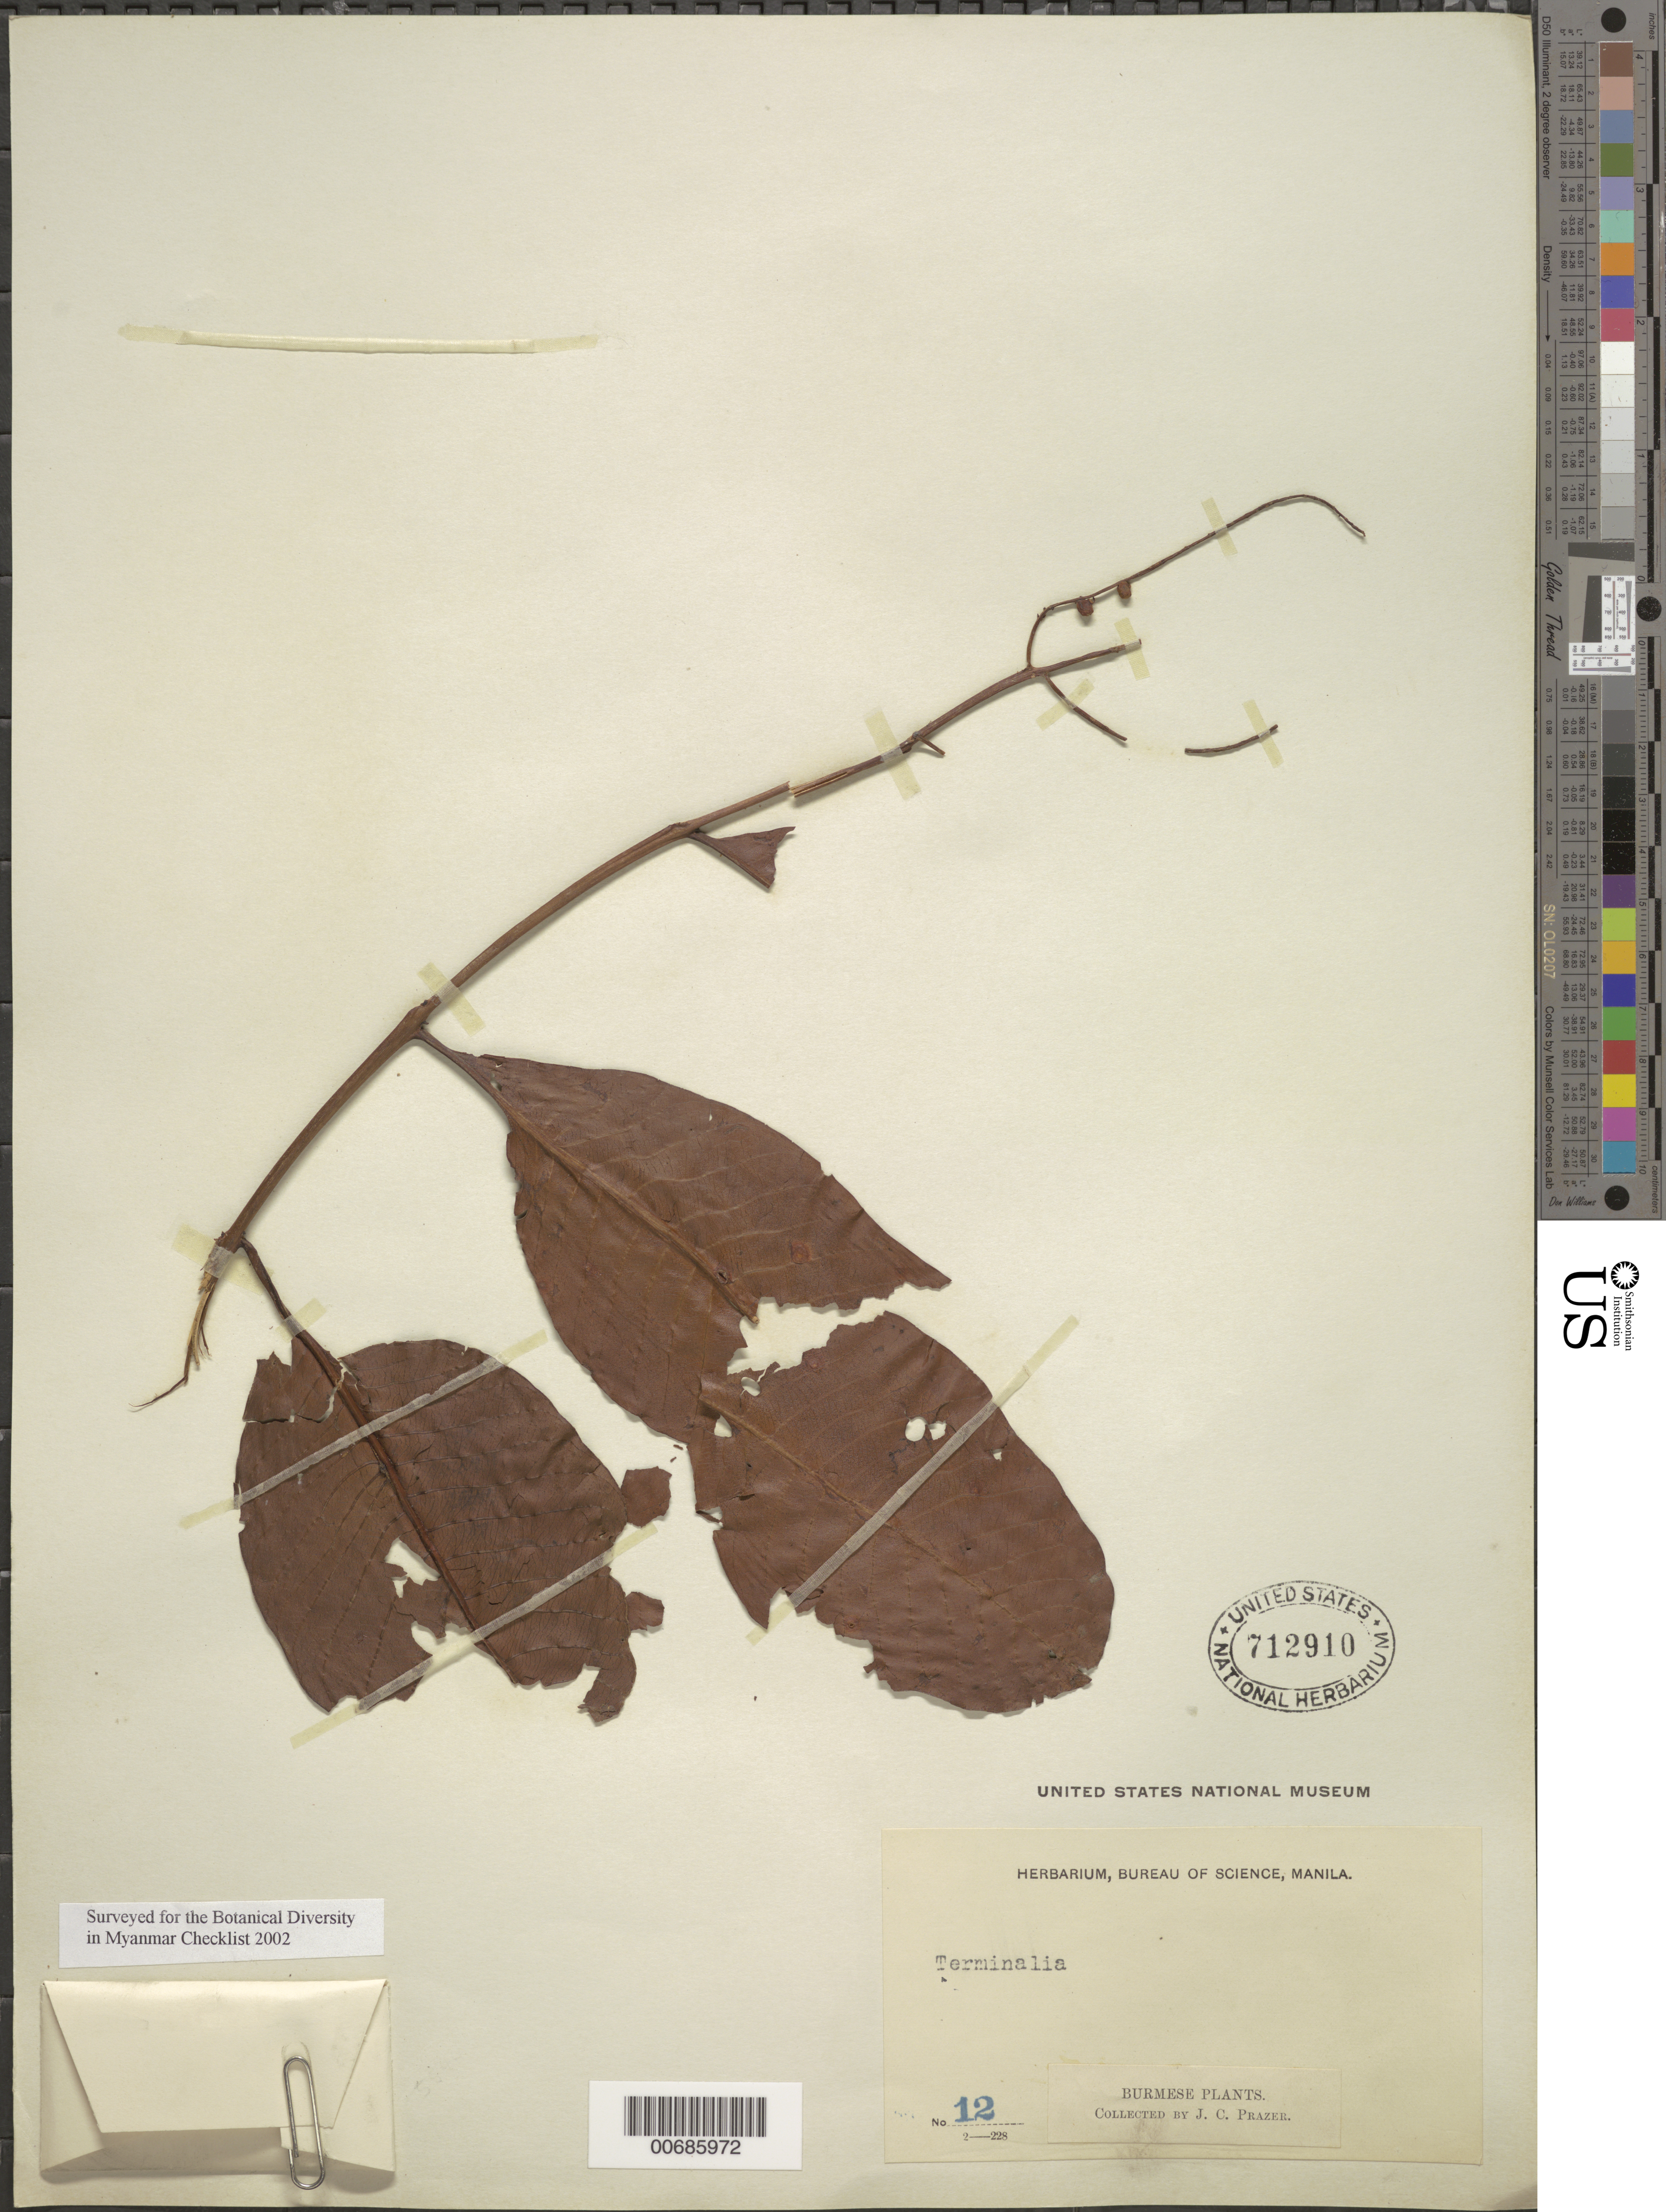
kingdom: Plantae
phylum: Tracheophyta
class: Magnoliopsida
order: Myrtales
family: Combretaceae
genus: Terminalia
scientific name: Terminalia sp.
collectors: J. Prazer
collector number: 12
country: Myanmar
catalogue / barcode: US 712910